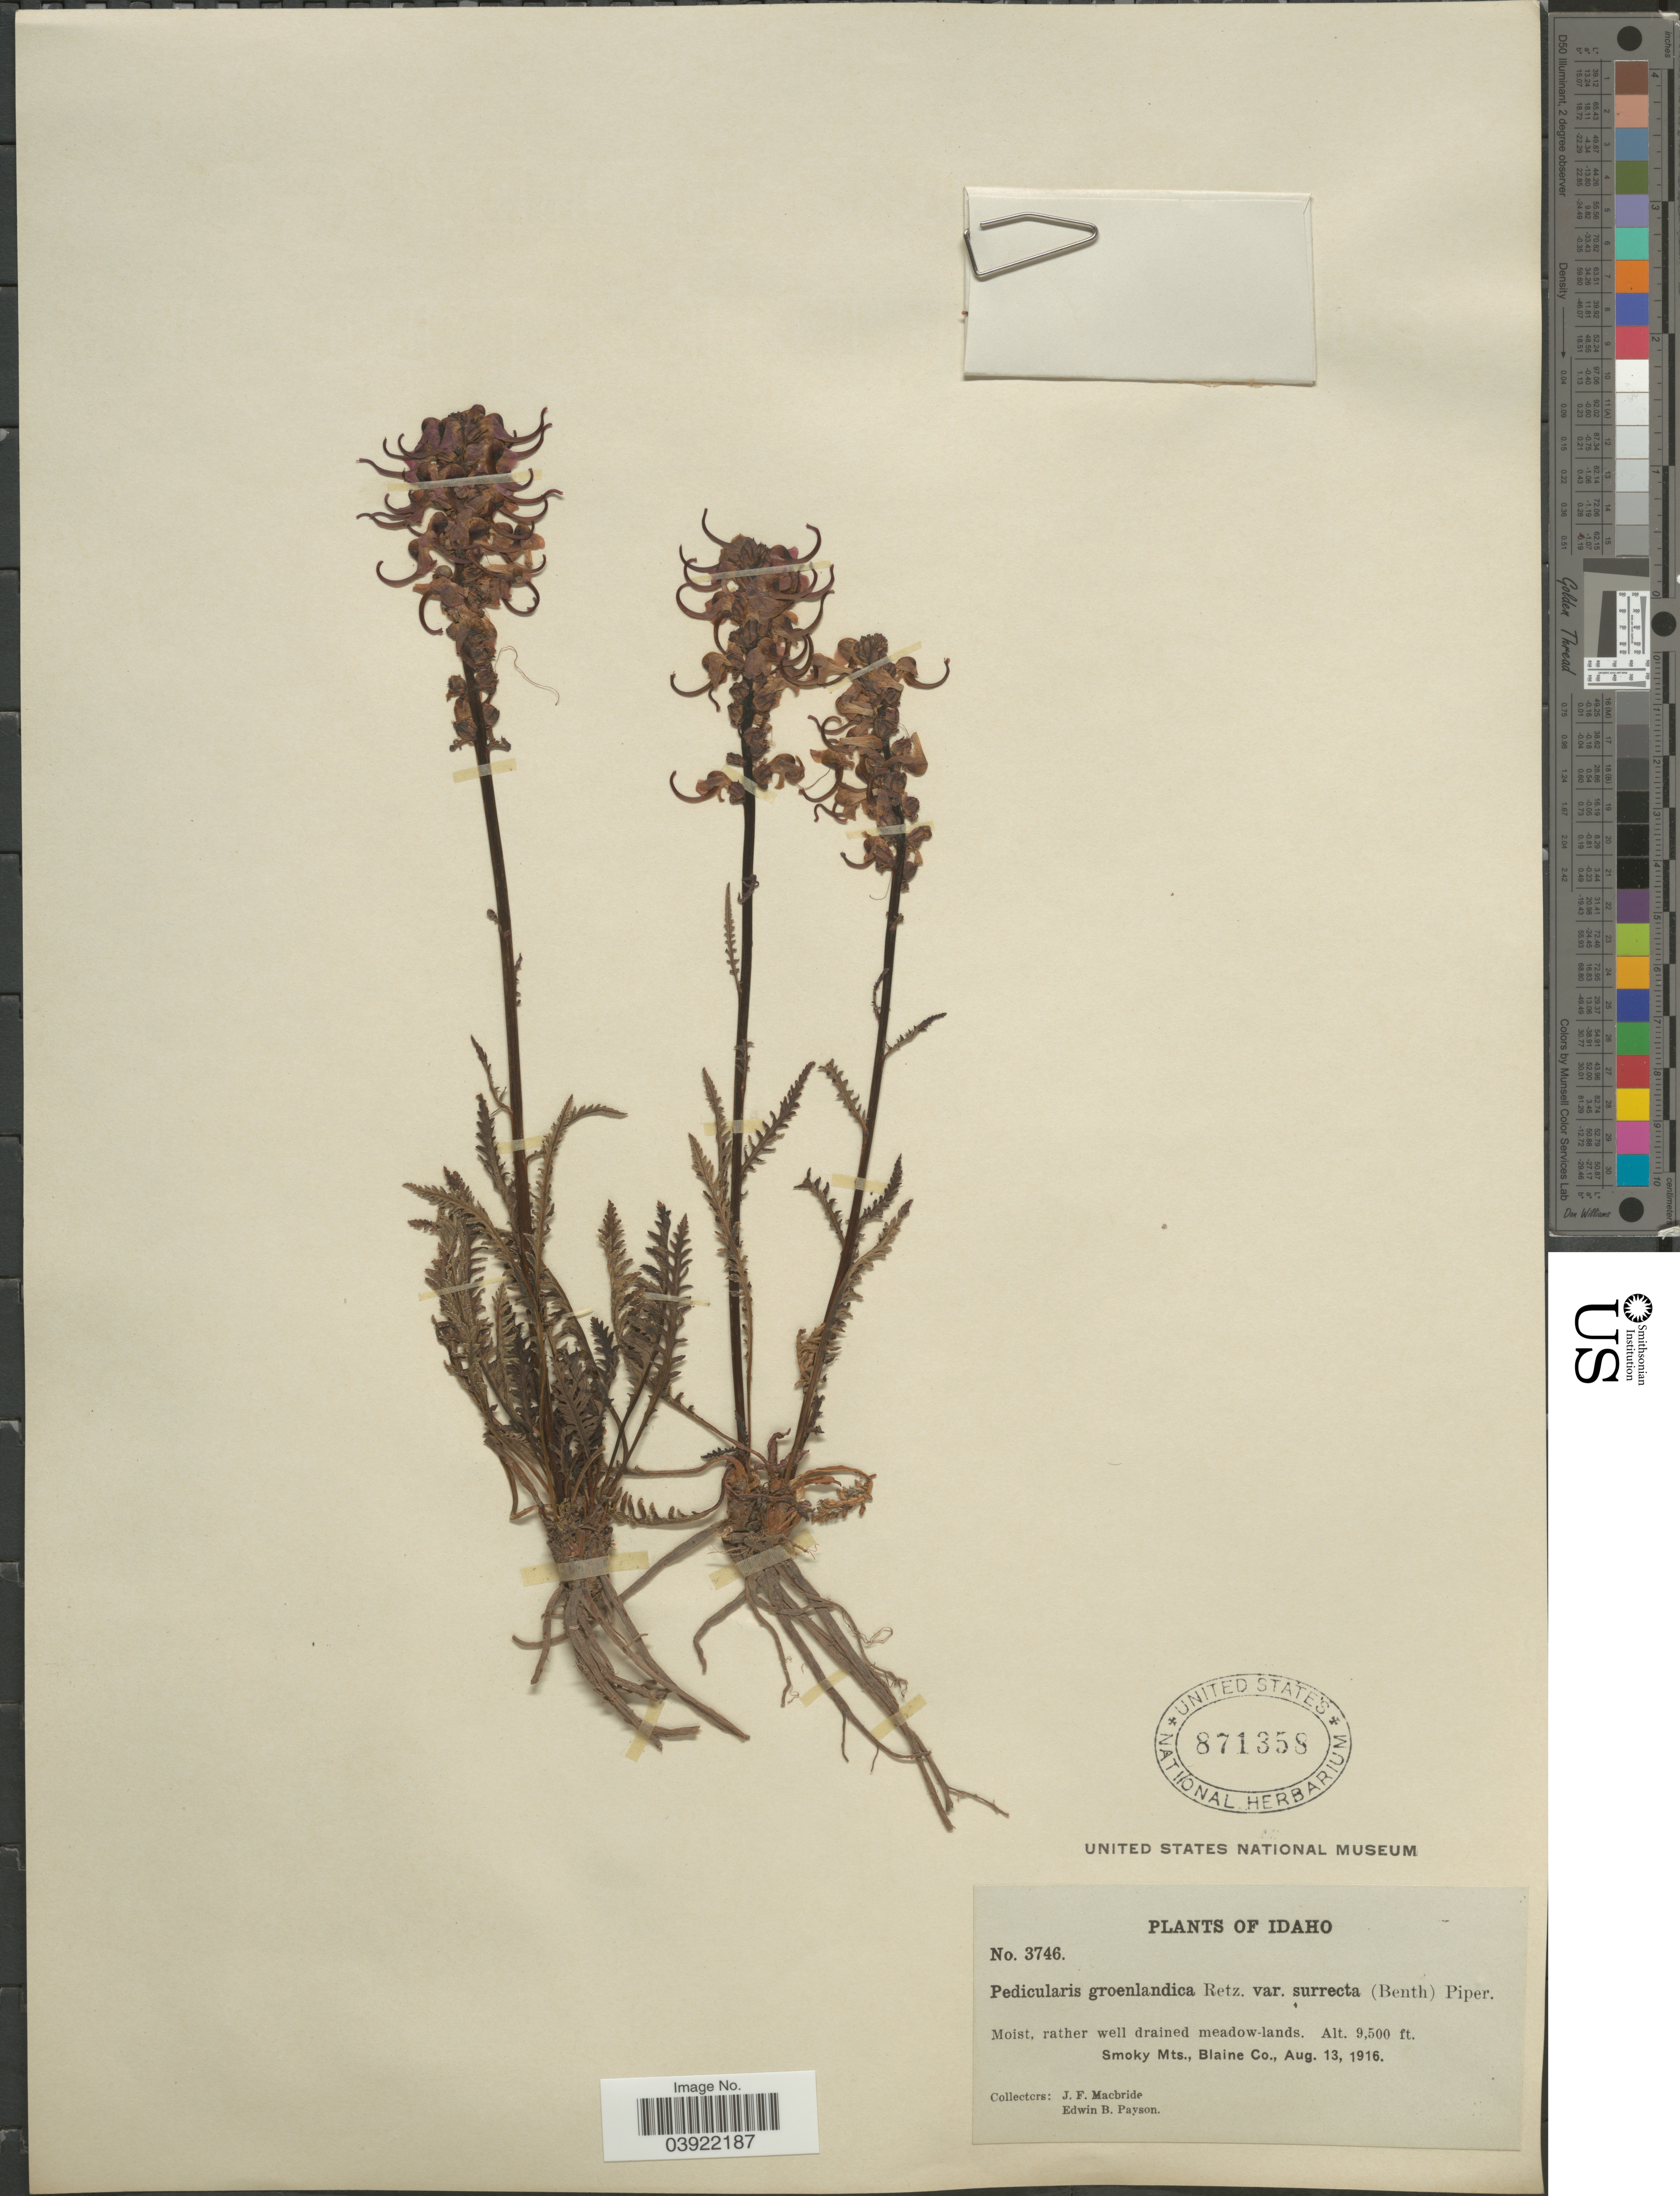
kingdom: Plantae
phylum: Tracheophyta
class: Magnoliopsida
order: Lamiales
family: Orobanchaceae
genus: Pedicularis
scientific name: Pedicularis groenlandica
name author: Retz.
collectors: J. F. Macbride & E. B. Payson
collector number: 3746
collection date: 1916-08-13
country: United States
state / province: Idaho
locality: Moist, rather well drained meadow-lands. Smoky Mts., Blaine Co.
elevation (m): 2896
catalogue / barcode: US 871358